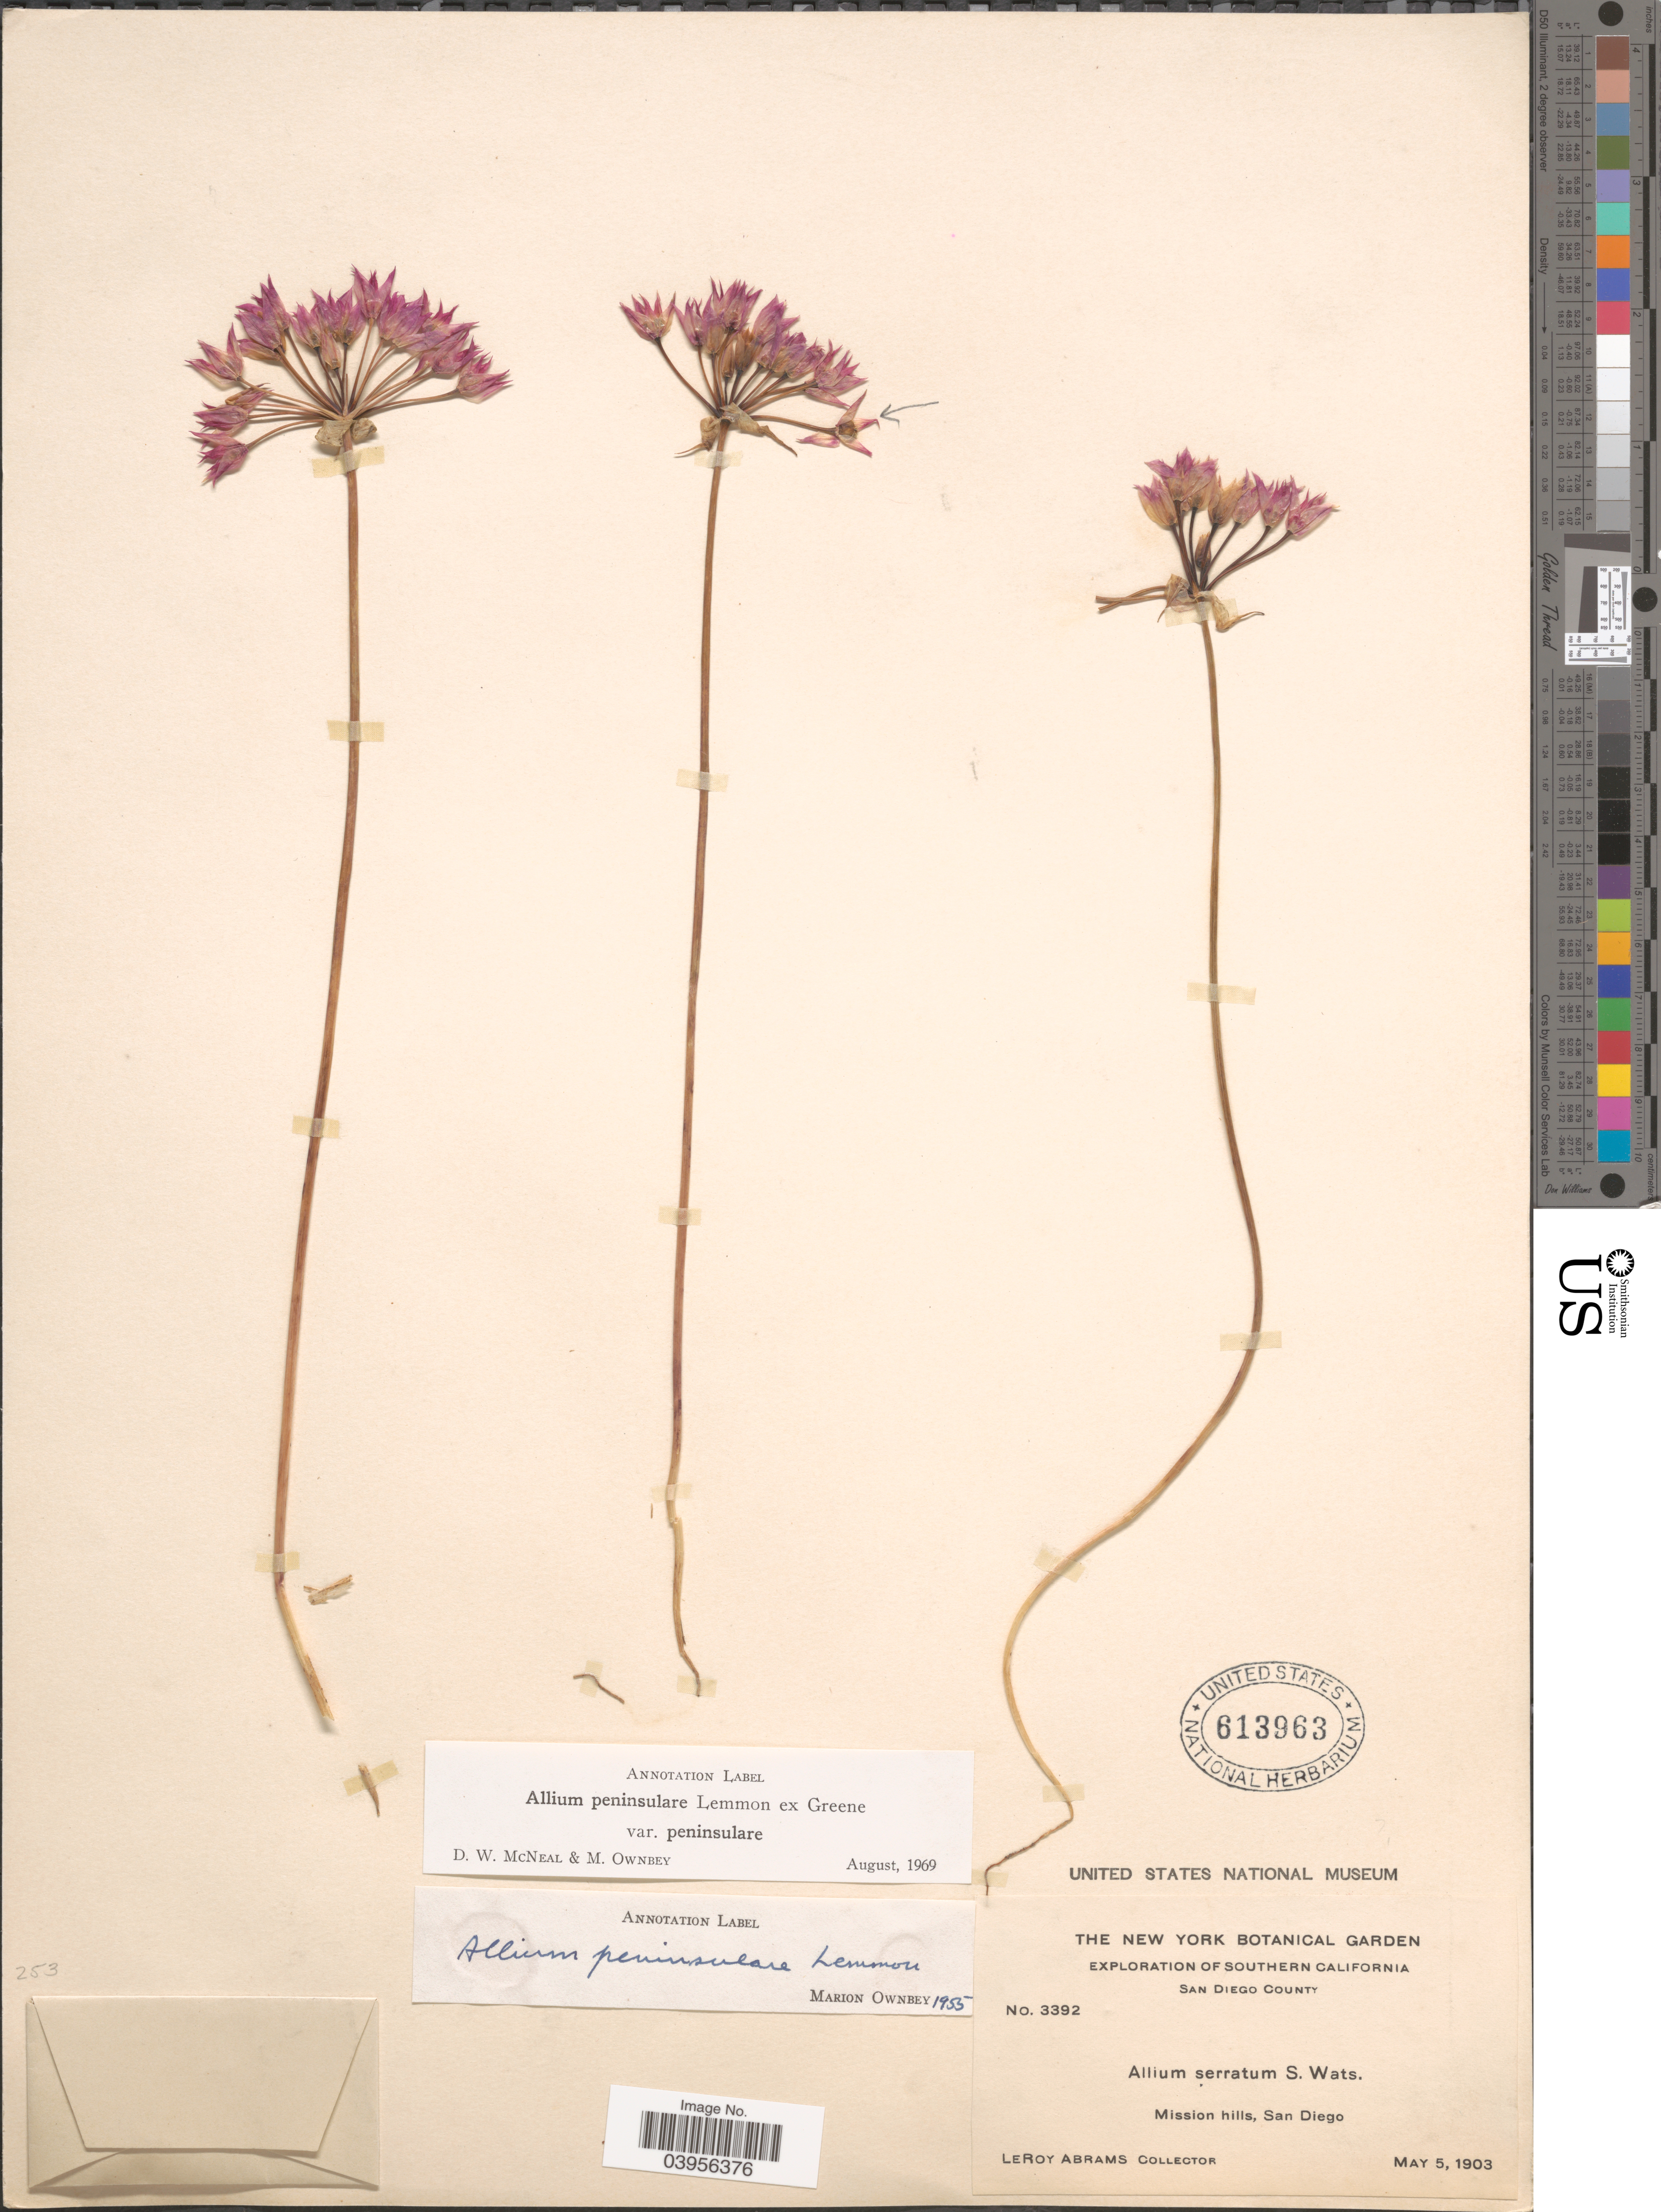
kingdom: Plantae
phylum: Tracheophyta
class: Liliopsida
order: Asparagales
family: Amaryllidaceae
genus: Allium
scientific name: Allium peninsulare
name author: Lemmon ex Greene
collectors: L. Abrams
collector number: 3392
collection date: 1903-05-05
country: United States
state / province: California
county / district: San Diego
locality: Southern California. San Diego County. Mission hills, San Diego.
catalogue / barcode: US 613963